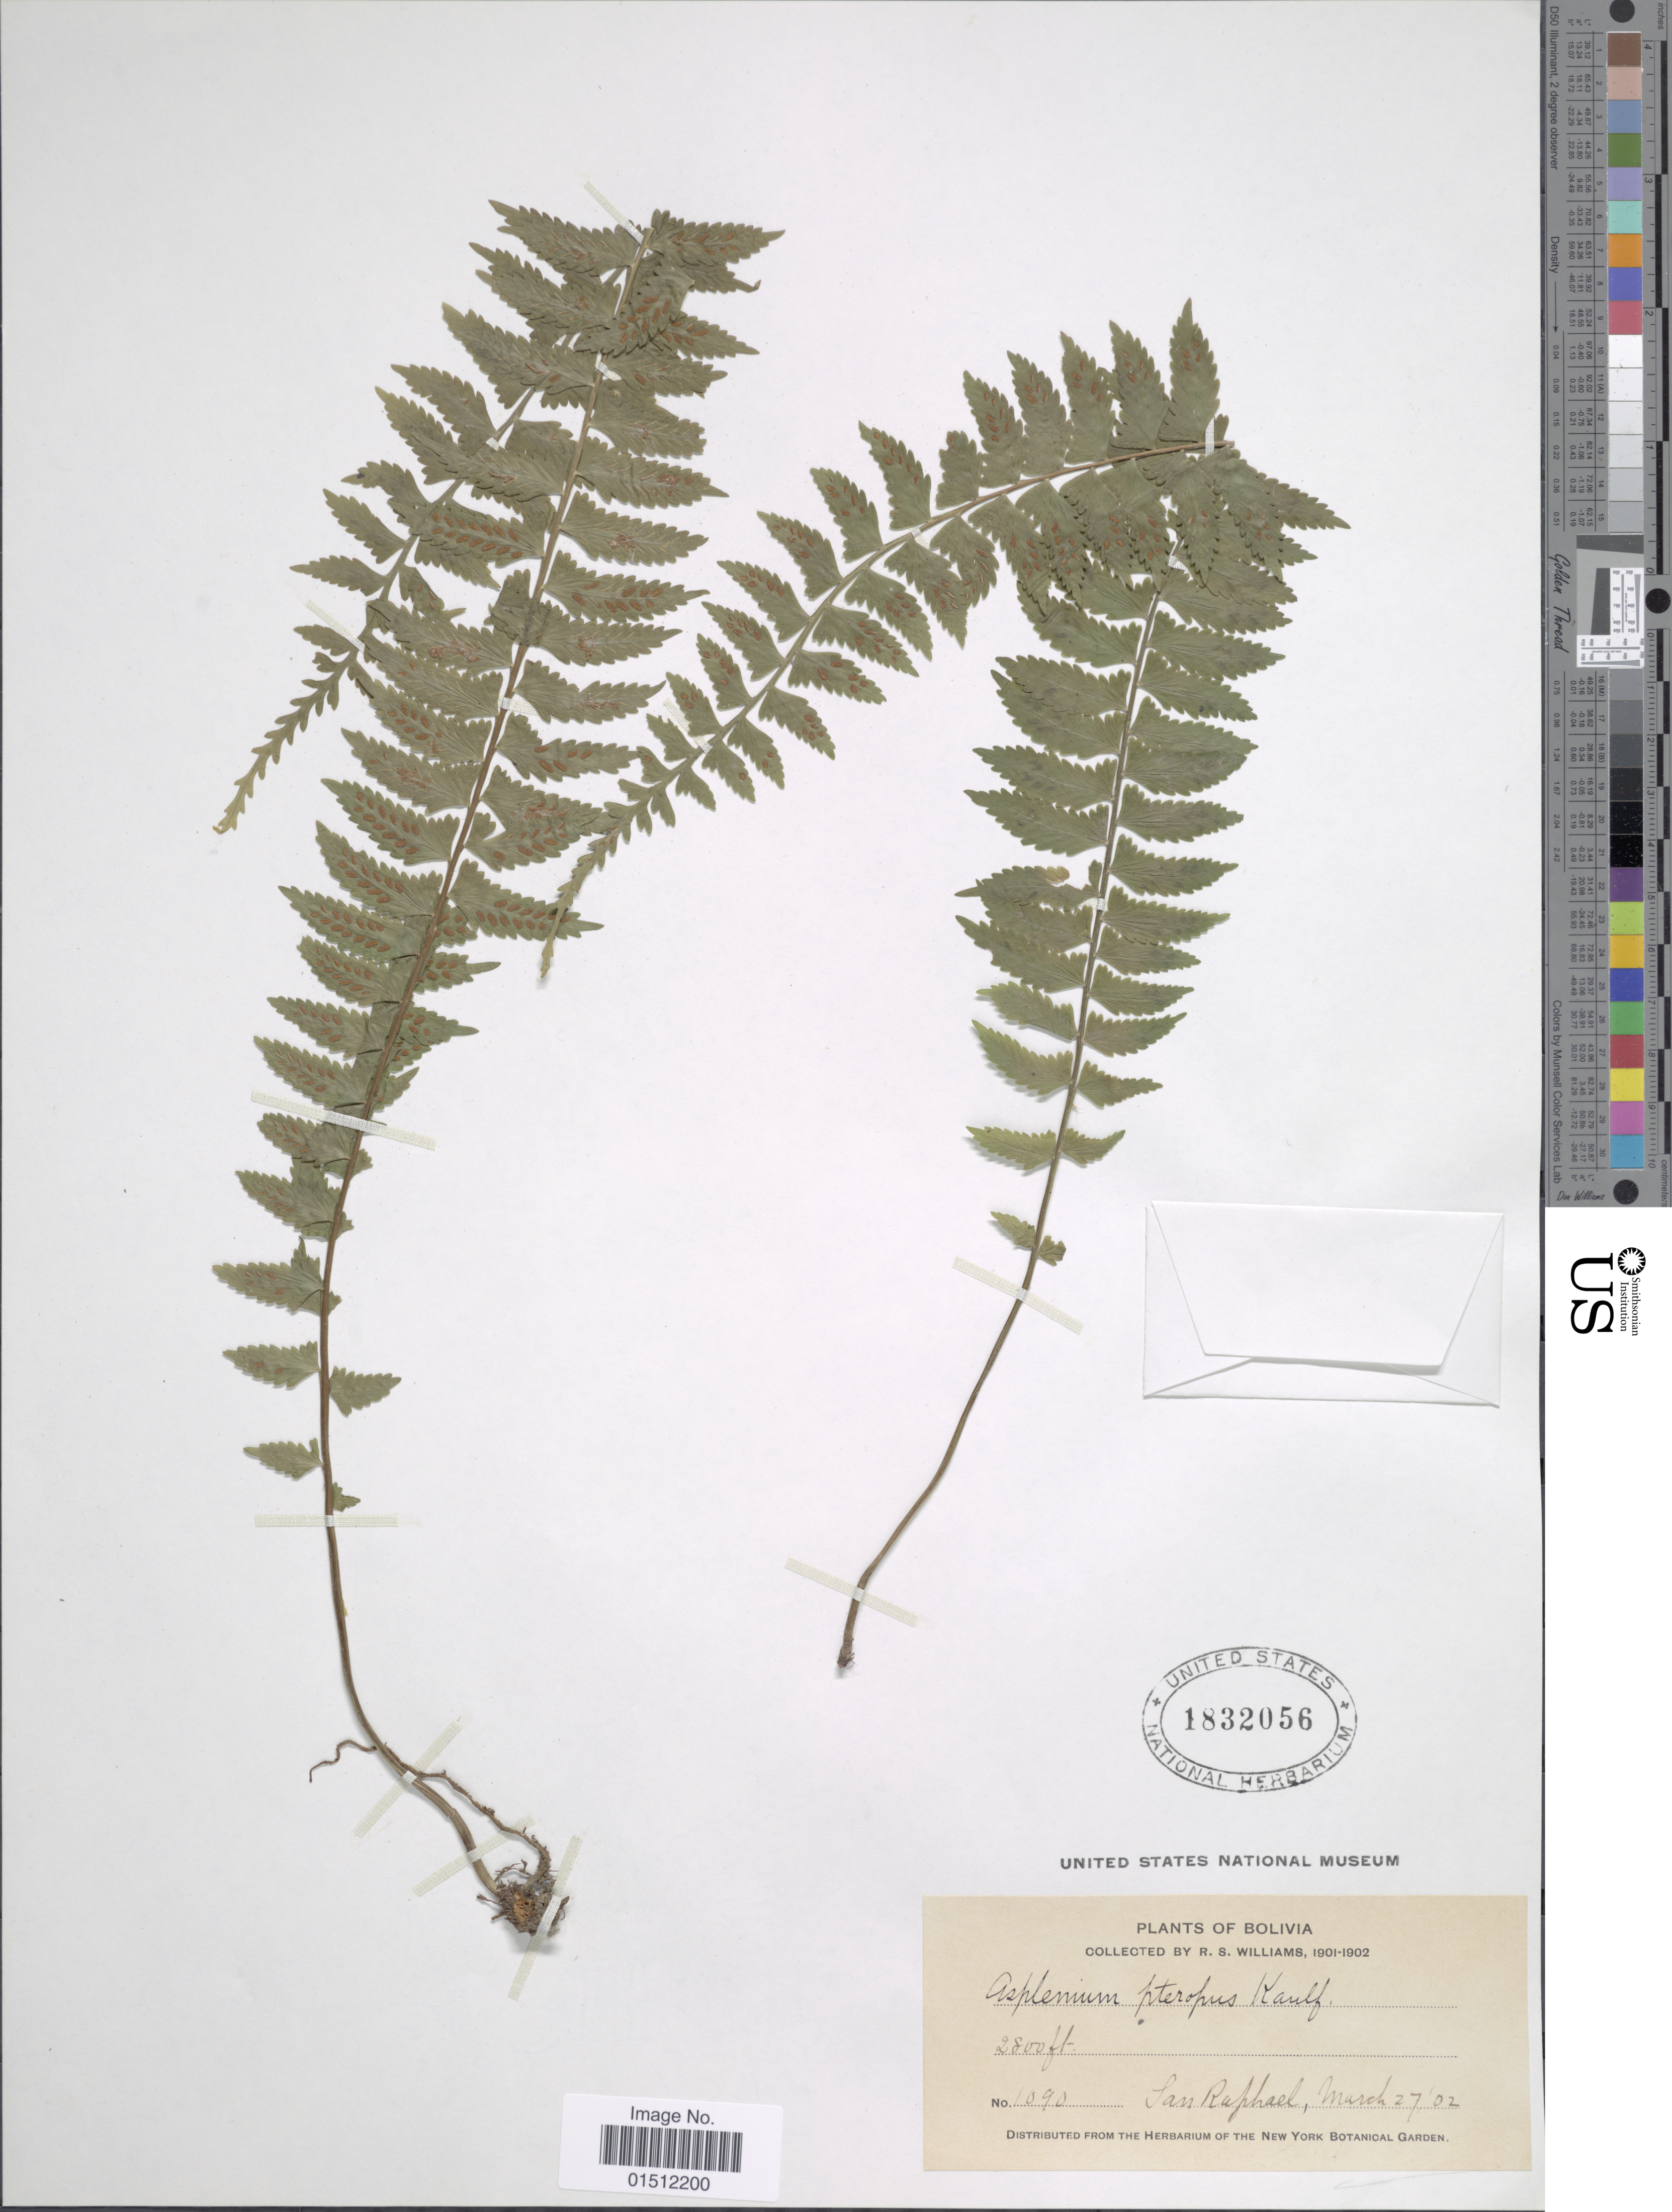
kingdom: Plantae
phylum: Tracheophyta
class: Polypodiopsida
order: Polypodiales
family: Aspleniaceae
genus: Asplenium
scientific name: Asplenium pteropus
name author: Kaulf.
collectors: R. S. Williams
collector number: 1090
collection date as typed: March 27, '02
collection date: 1902-03-27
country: Bolivia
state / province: La Paz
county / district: Franz Tamayo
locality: San Rafael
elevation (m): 853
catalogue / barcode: US 1932056